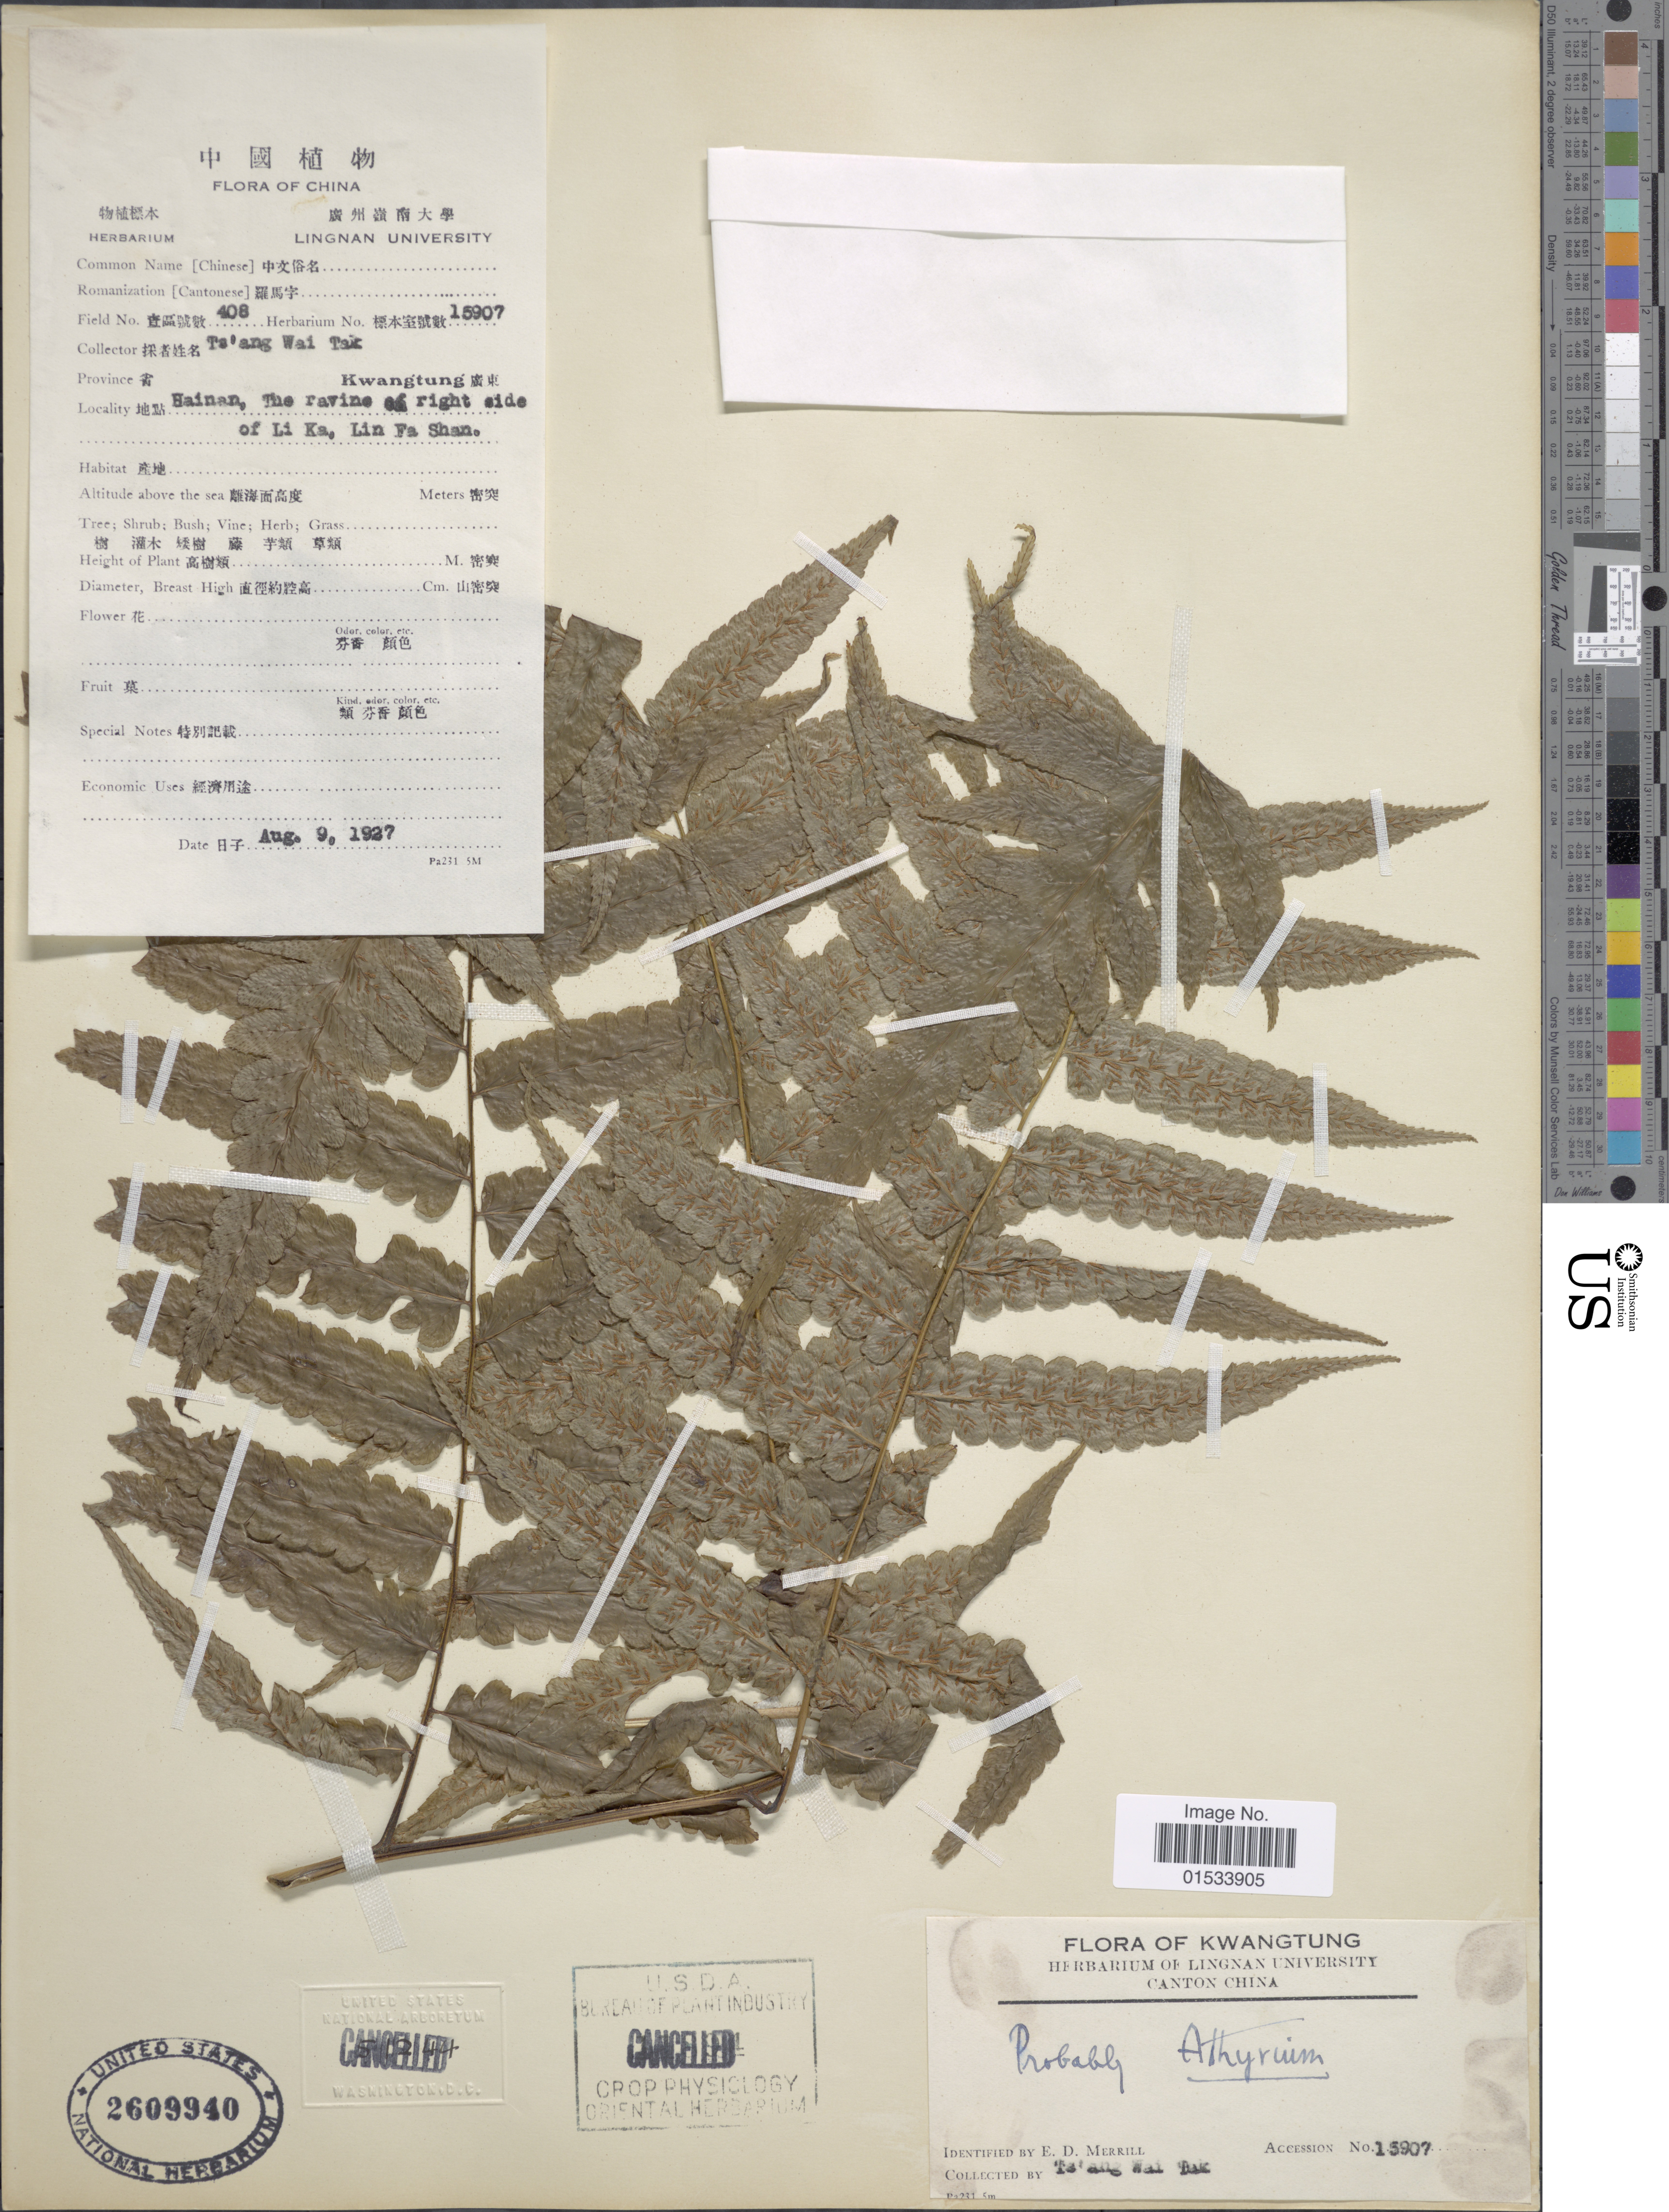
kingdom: Plantae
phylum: Tracheophyta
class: Polypodiopsida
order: Polypodiales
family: Athyriaceae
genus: Diplazium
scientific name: Diplazium maximum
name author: (D. Don) C. Chr.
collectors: W. T. Tsang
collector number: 408/15907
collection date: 1927-08-09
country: China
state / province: Guangdong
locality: Kwangtung, Hainan, the ravine of right side of Li Ka, Lin Fa Shan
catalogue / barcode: US 2609940